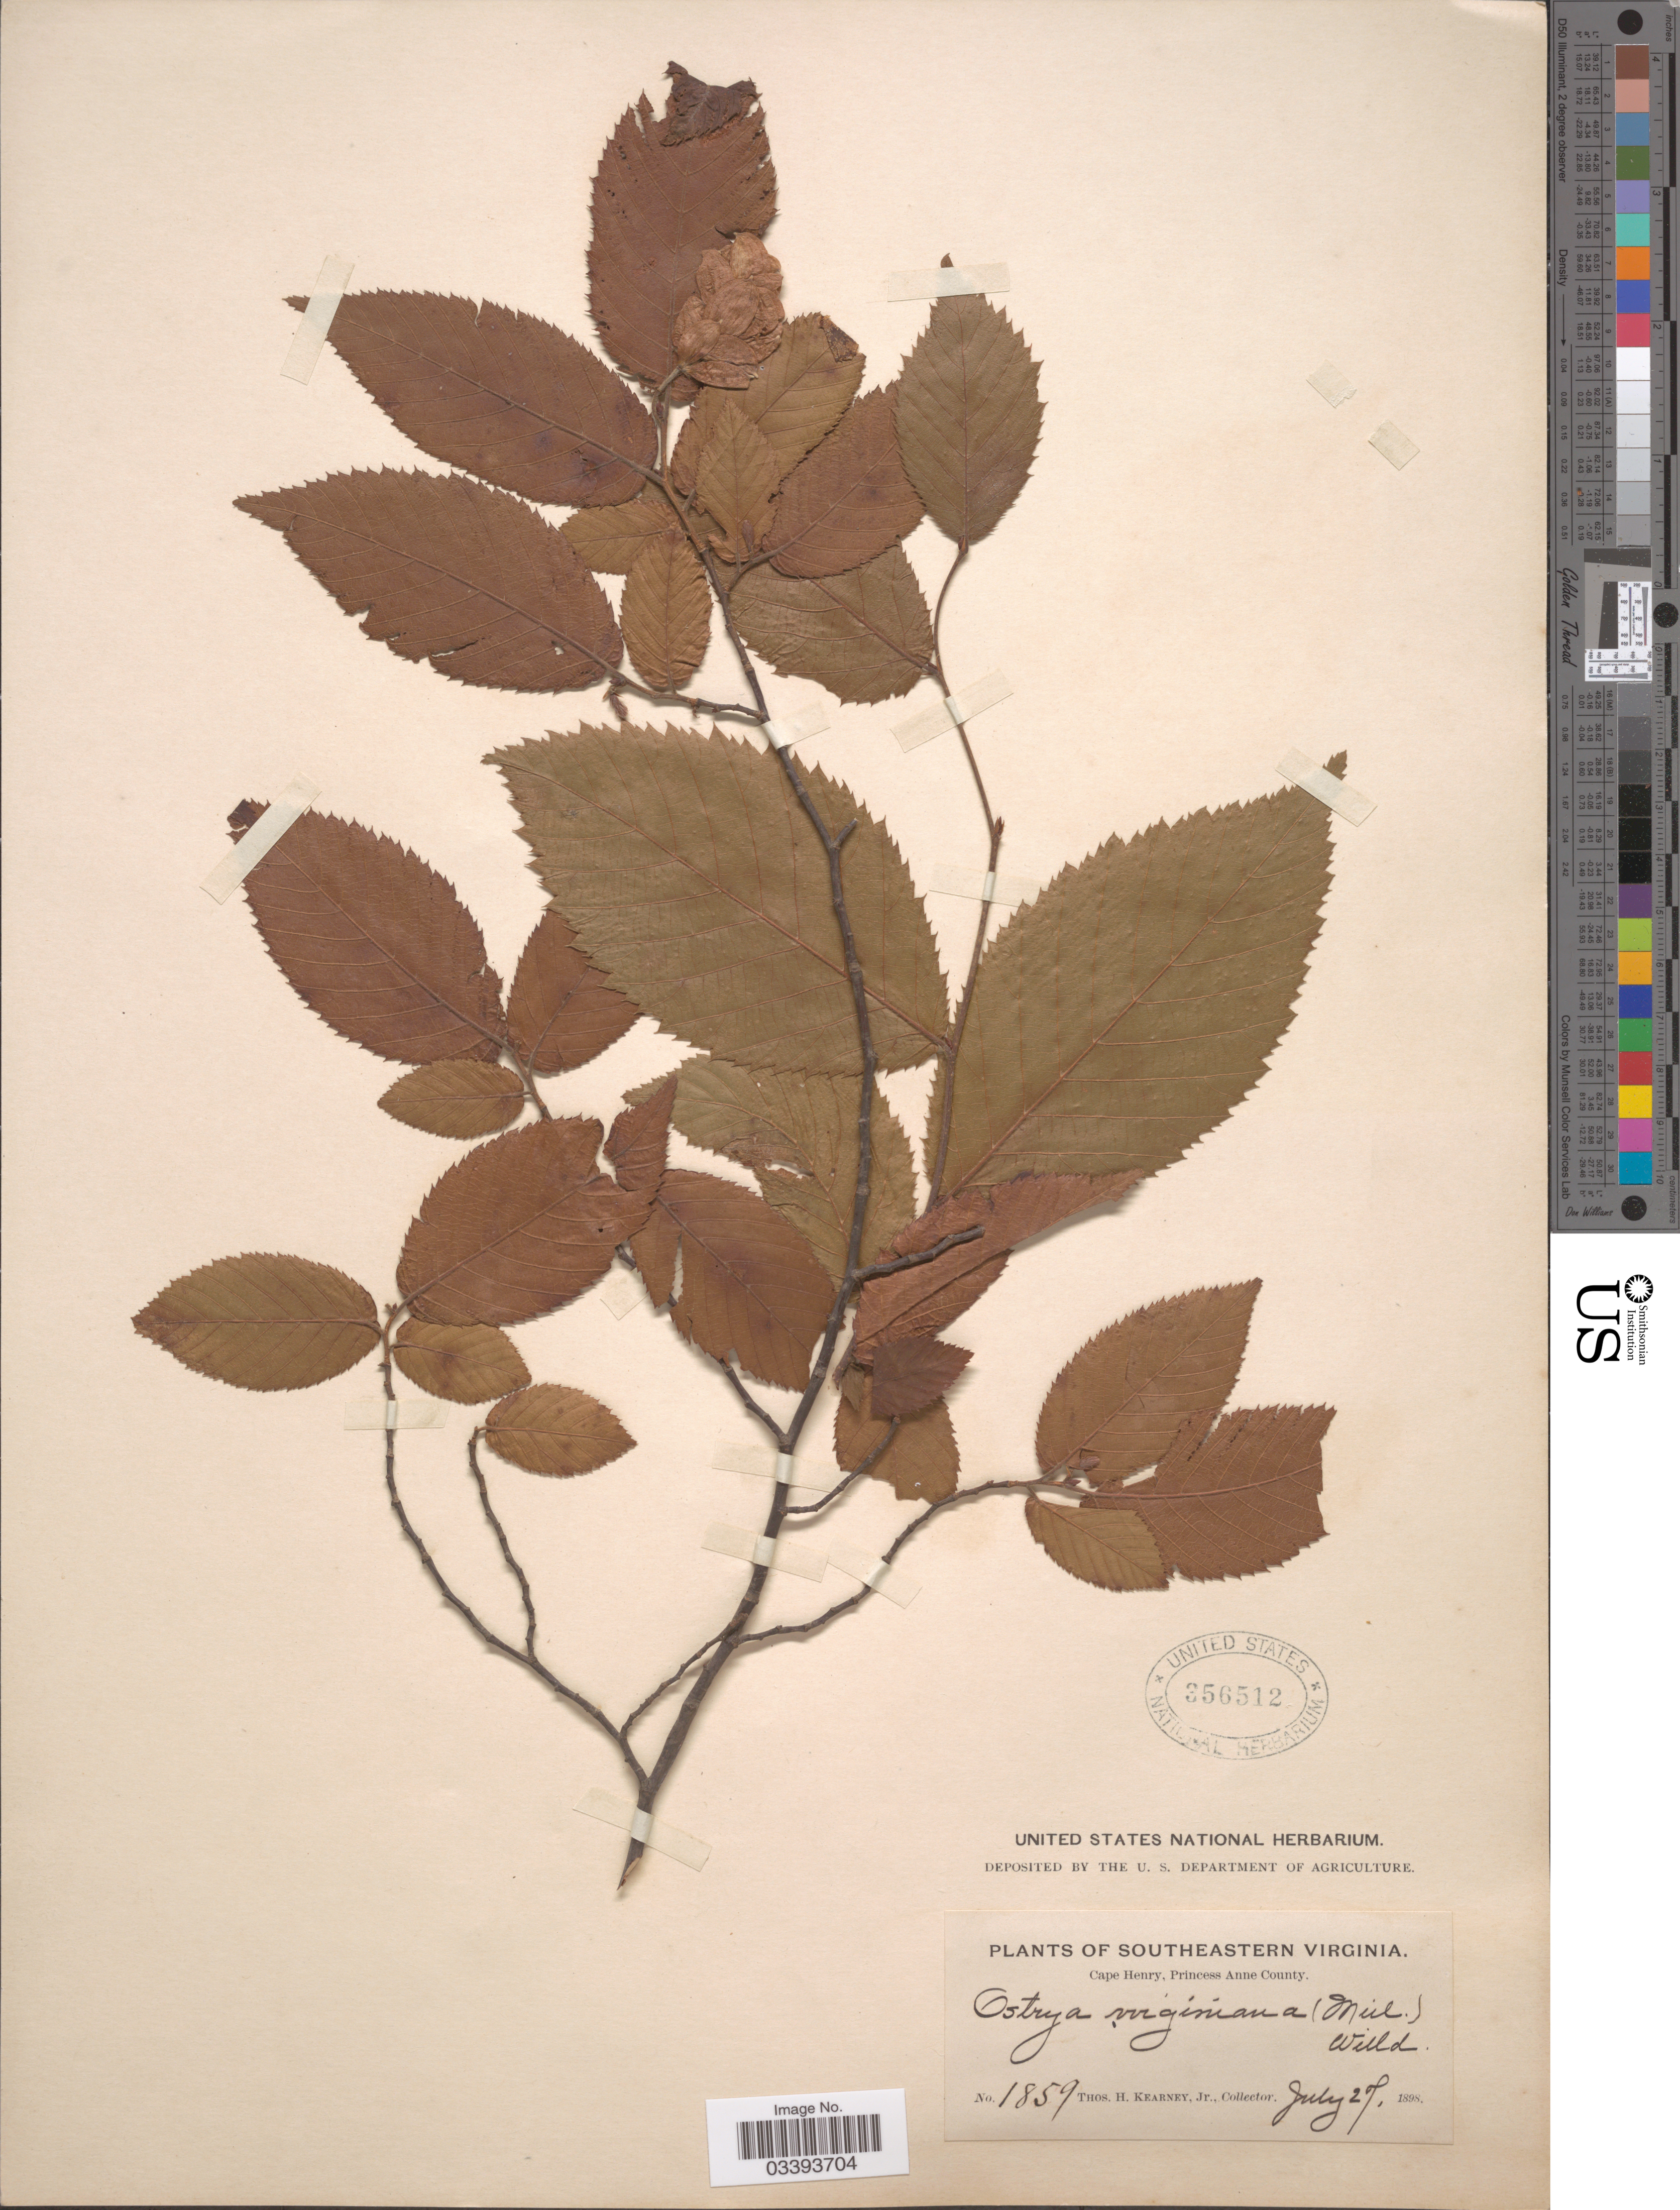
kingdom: Plantae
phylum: Tracheophyta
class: Magnoliopsida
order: Fagales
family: Betulaceae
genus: Ostrya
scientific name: Ostrya virginiana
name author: (Mill.) K. Koch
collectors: T. H. Kearney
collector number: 1859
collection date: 1898-07-27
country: United States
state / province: Virginia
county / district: City of Virginia Beach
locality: Southeastern Virginia. Cape Henry, Princess Anne (=historic county name) County.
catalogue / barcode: US 356512